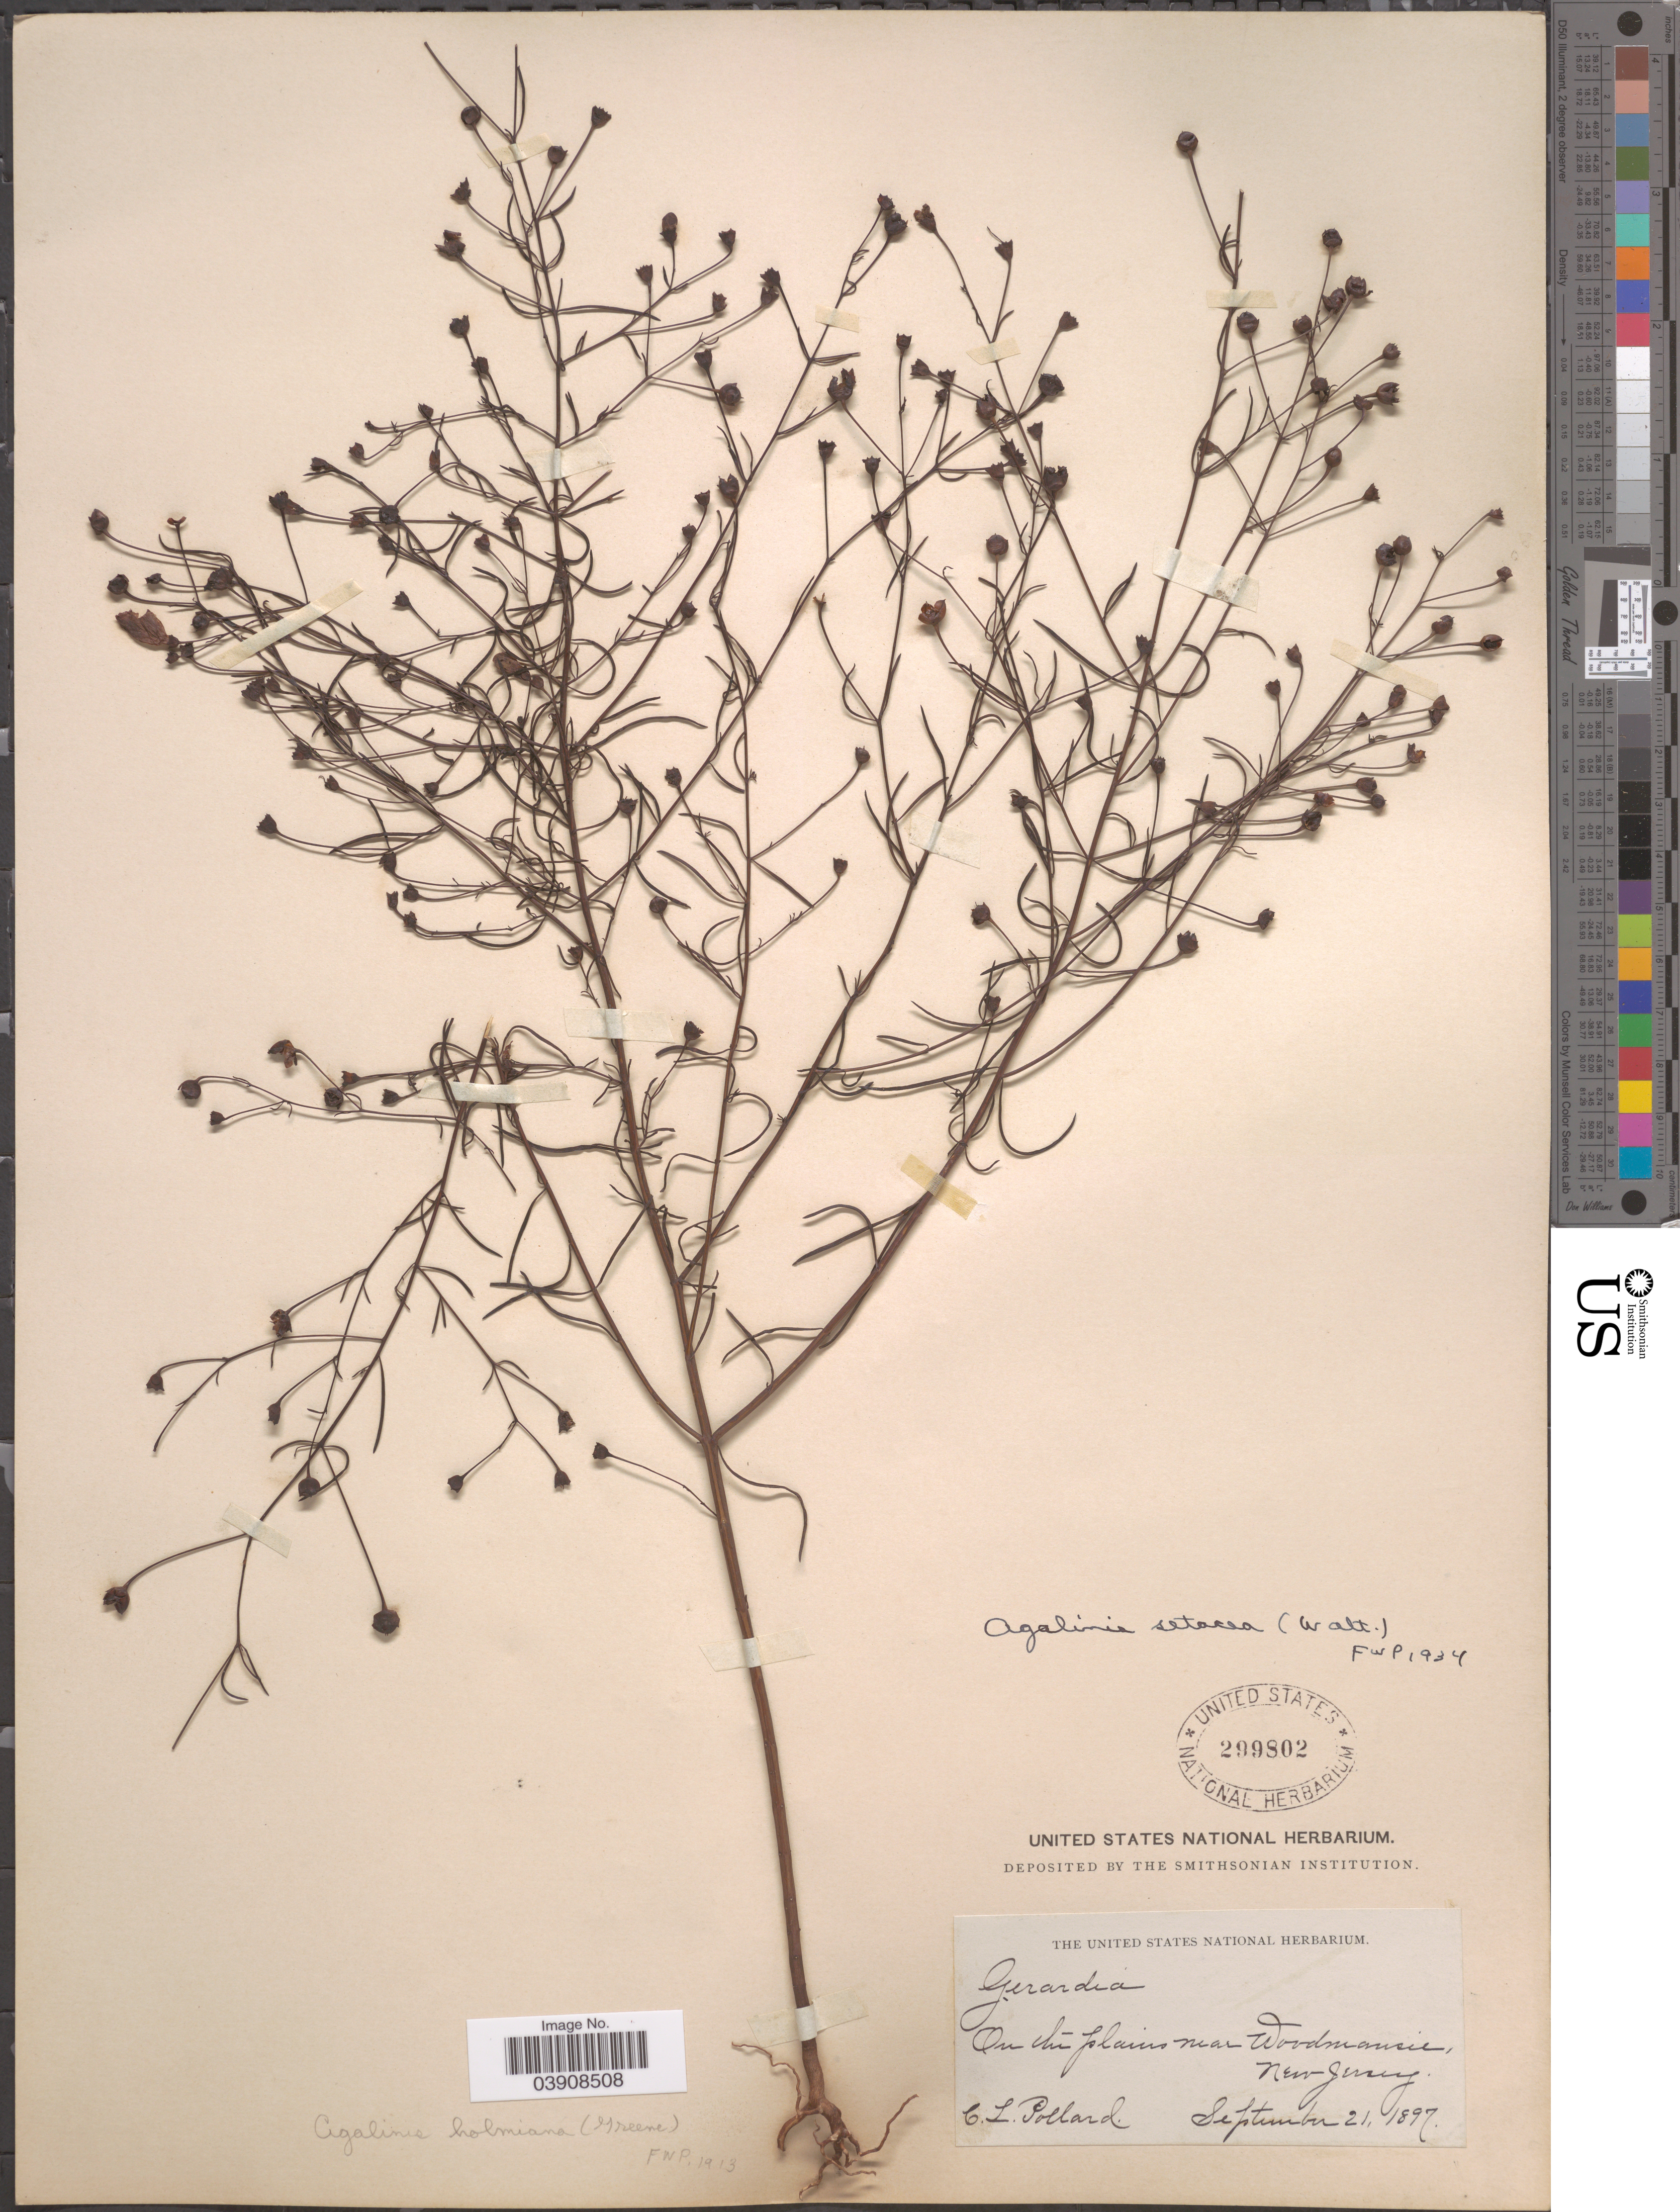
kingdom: Plantae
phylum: Tracheophyta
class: Magnoliopsida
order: Lamiales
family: Orobanchaceae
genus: Agalinis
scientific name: Agalinis setacea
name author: (J.F. Gmel.) Raf.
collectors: C. L. Pollard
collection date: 1897-09-21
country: United States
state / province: New Jersey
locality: On the plains near Woodmansie.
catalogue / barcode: US 299802